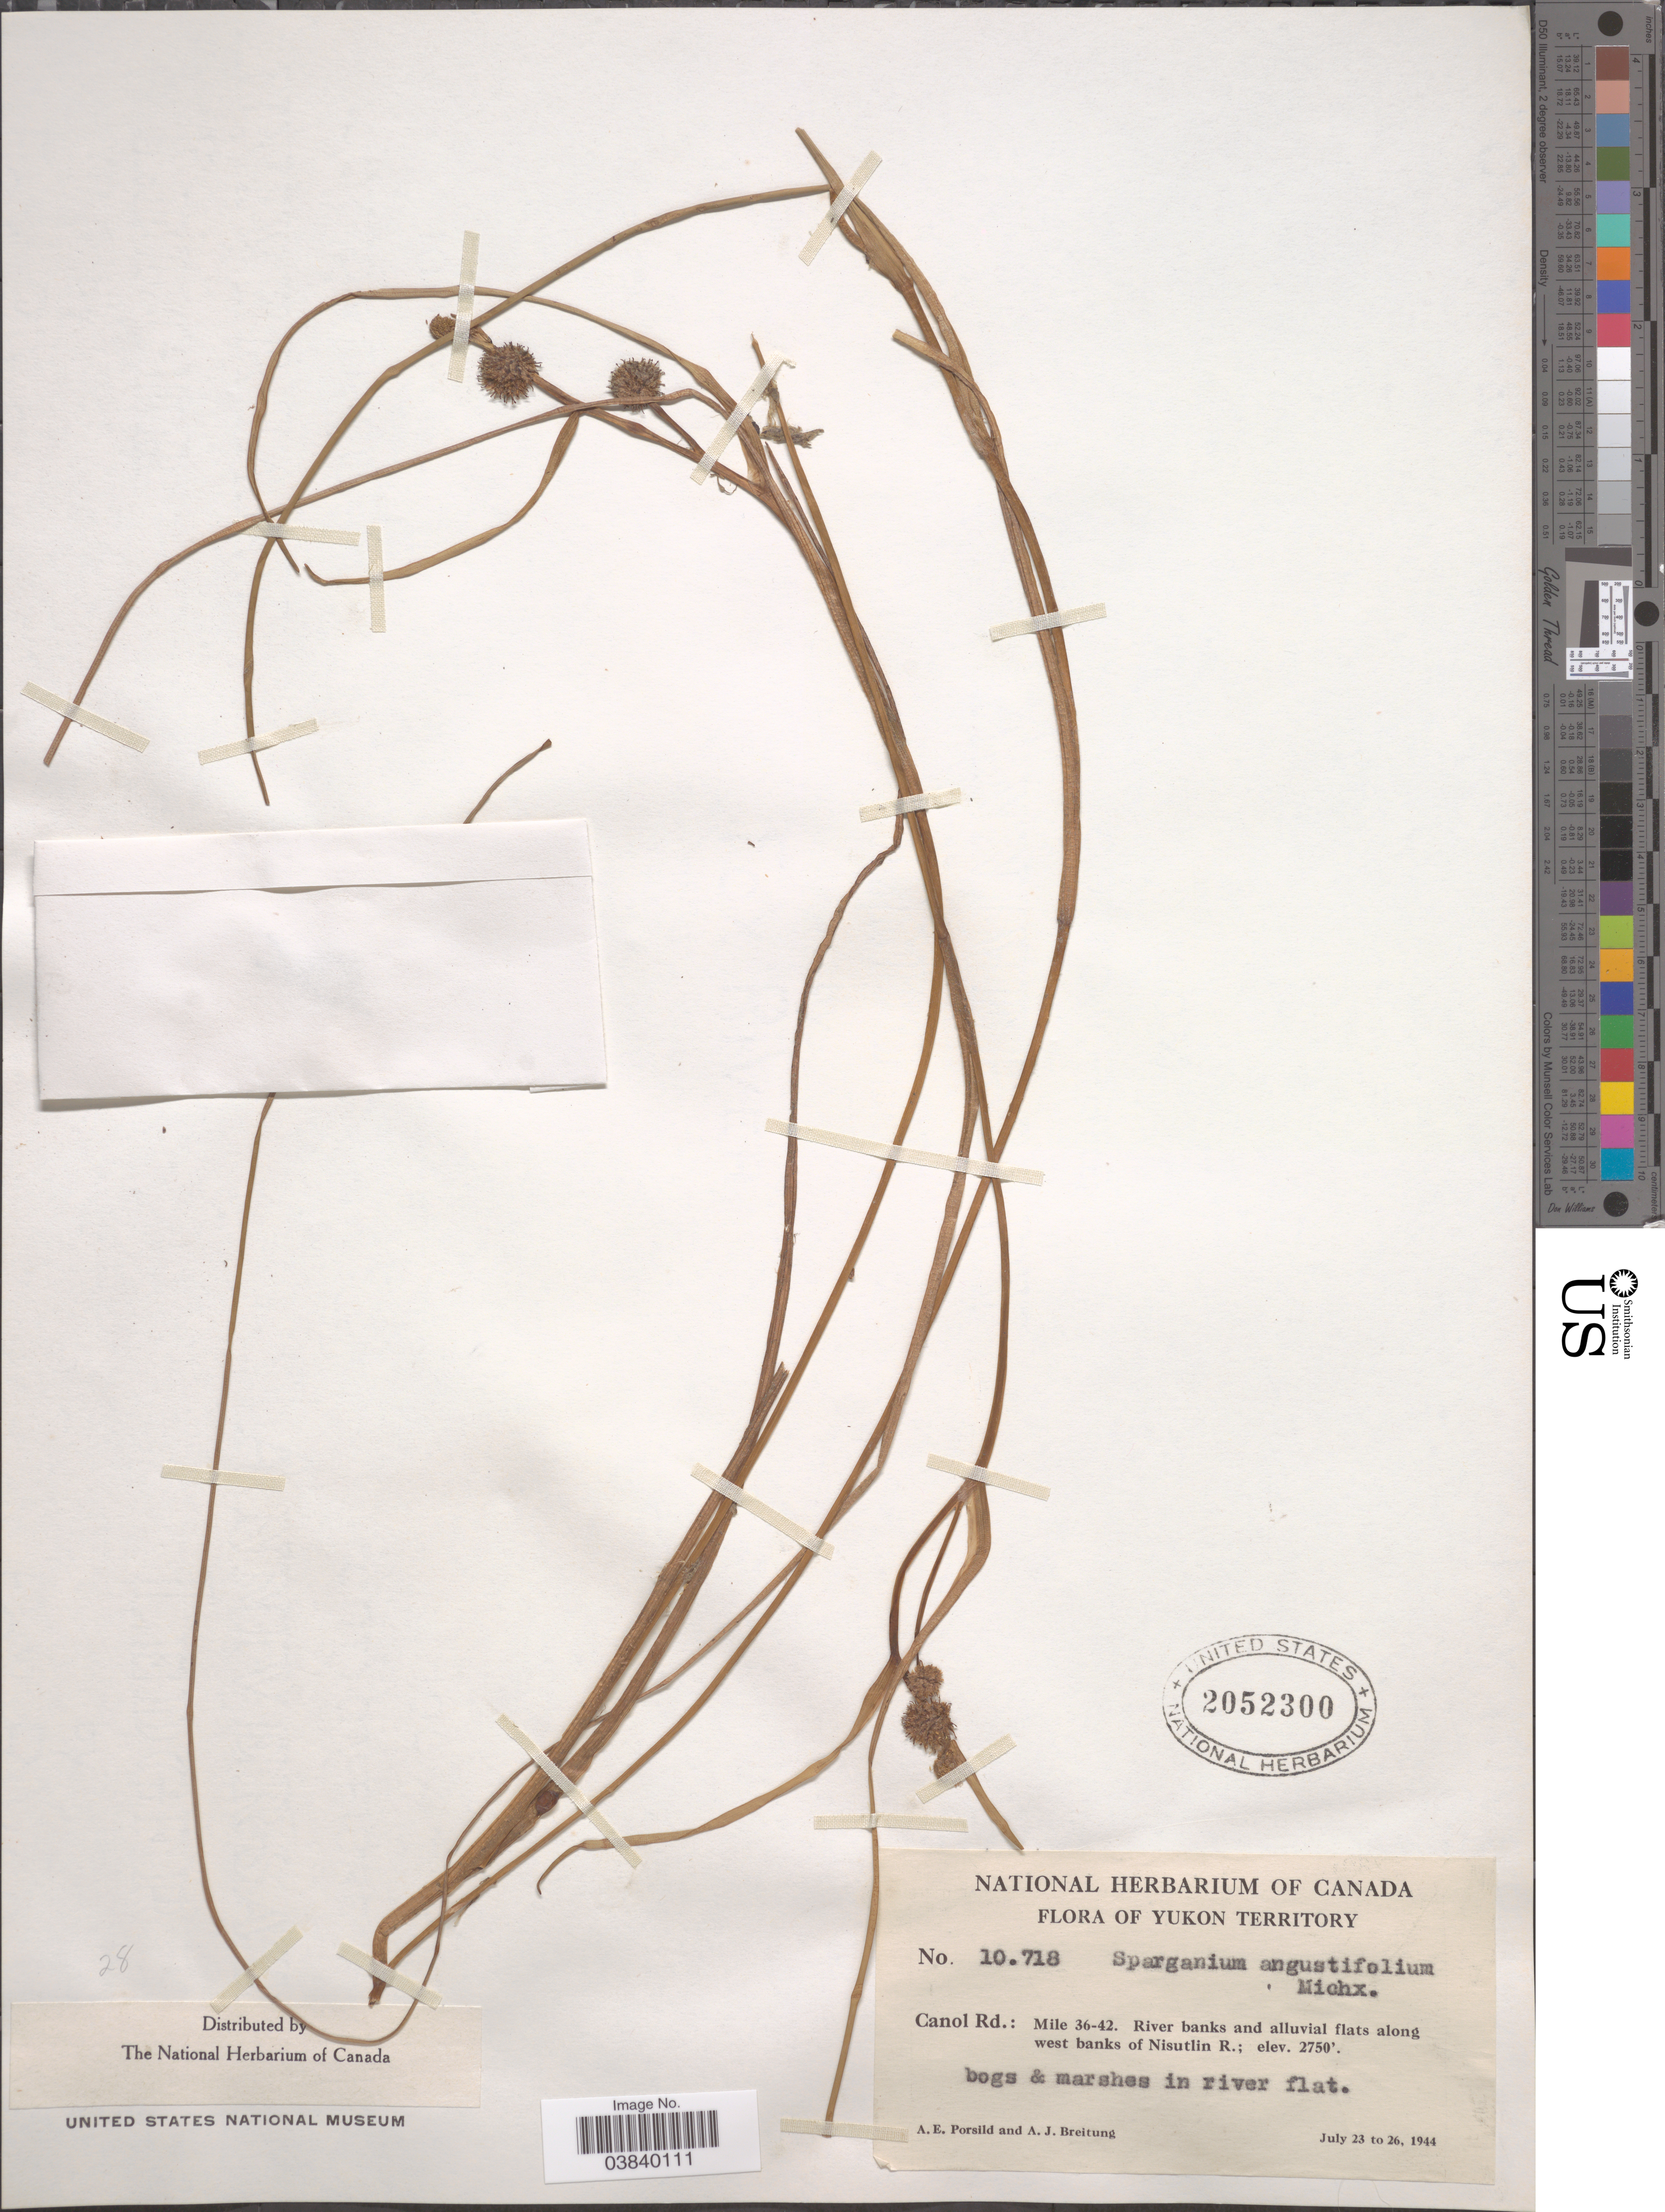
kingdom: Plantae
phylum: Tracheophyta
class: Liliopsida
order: Poales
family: Typhaceae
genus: Sparganium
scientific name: Sparganium angustifolium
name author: Michx.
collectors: A. E. Porsild & A. Breitung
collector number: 10718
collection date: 1944-07-23/1944-07-26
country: Canada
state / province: Yukon Territory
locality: Canol Rd.: Mile 36-42. River banks and alluvial flats along west banks of Nisutlin R.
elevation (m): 838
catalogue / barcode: US 2052300